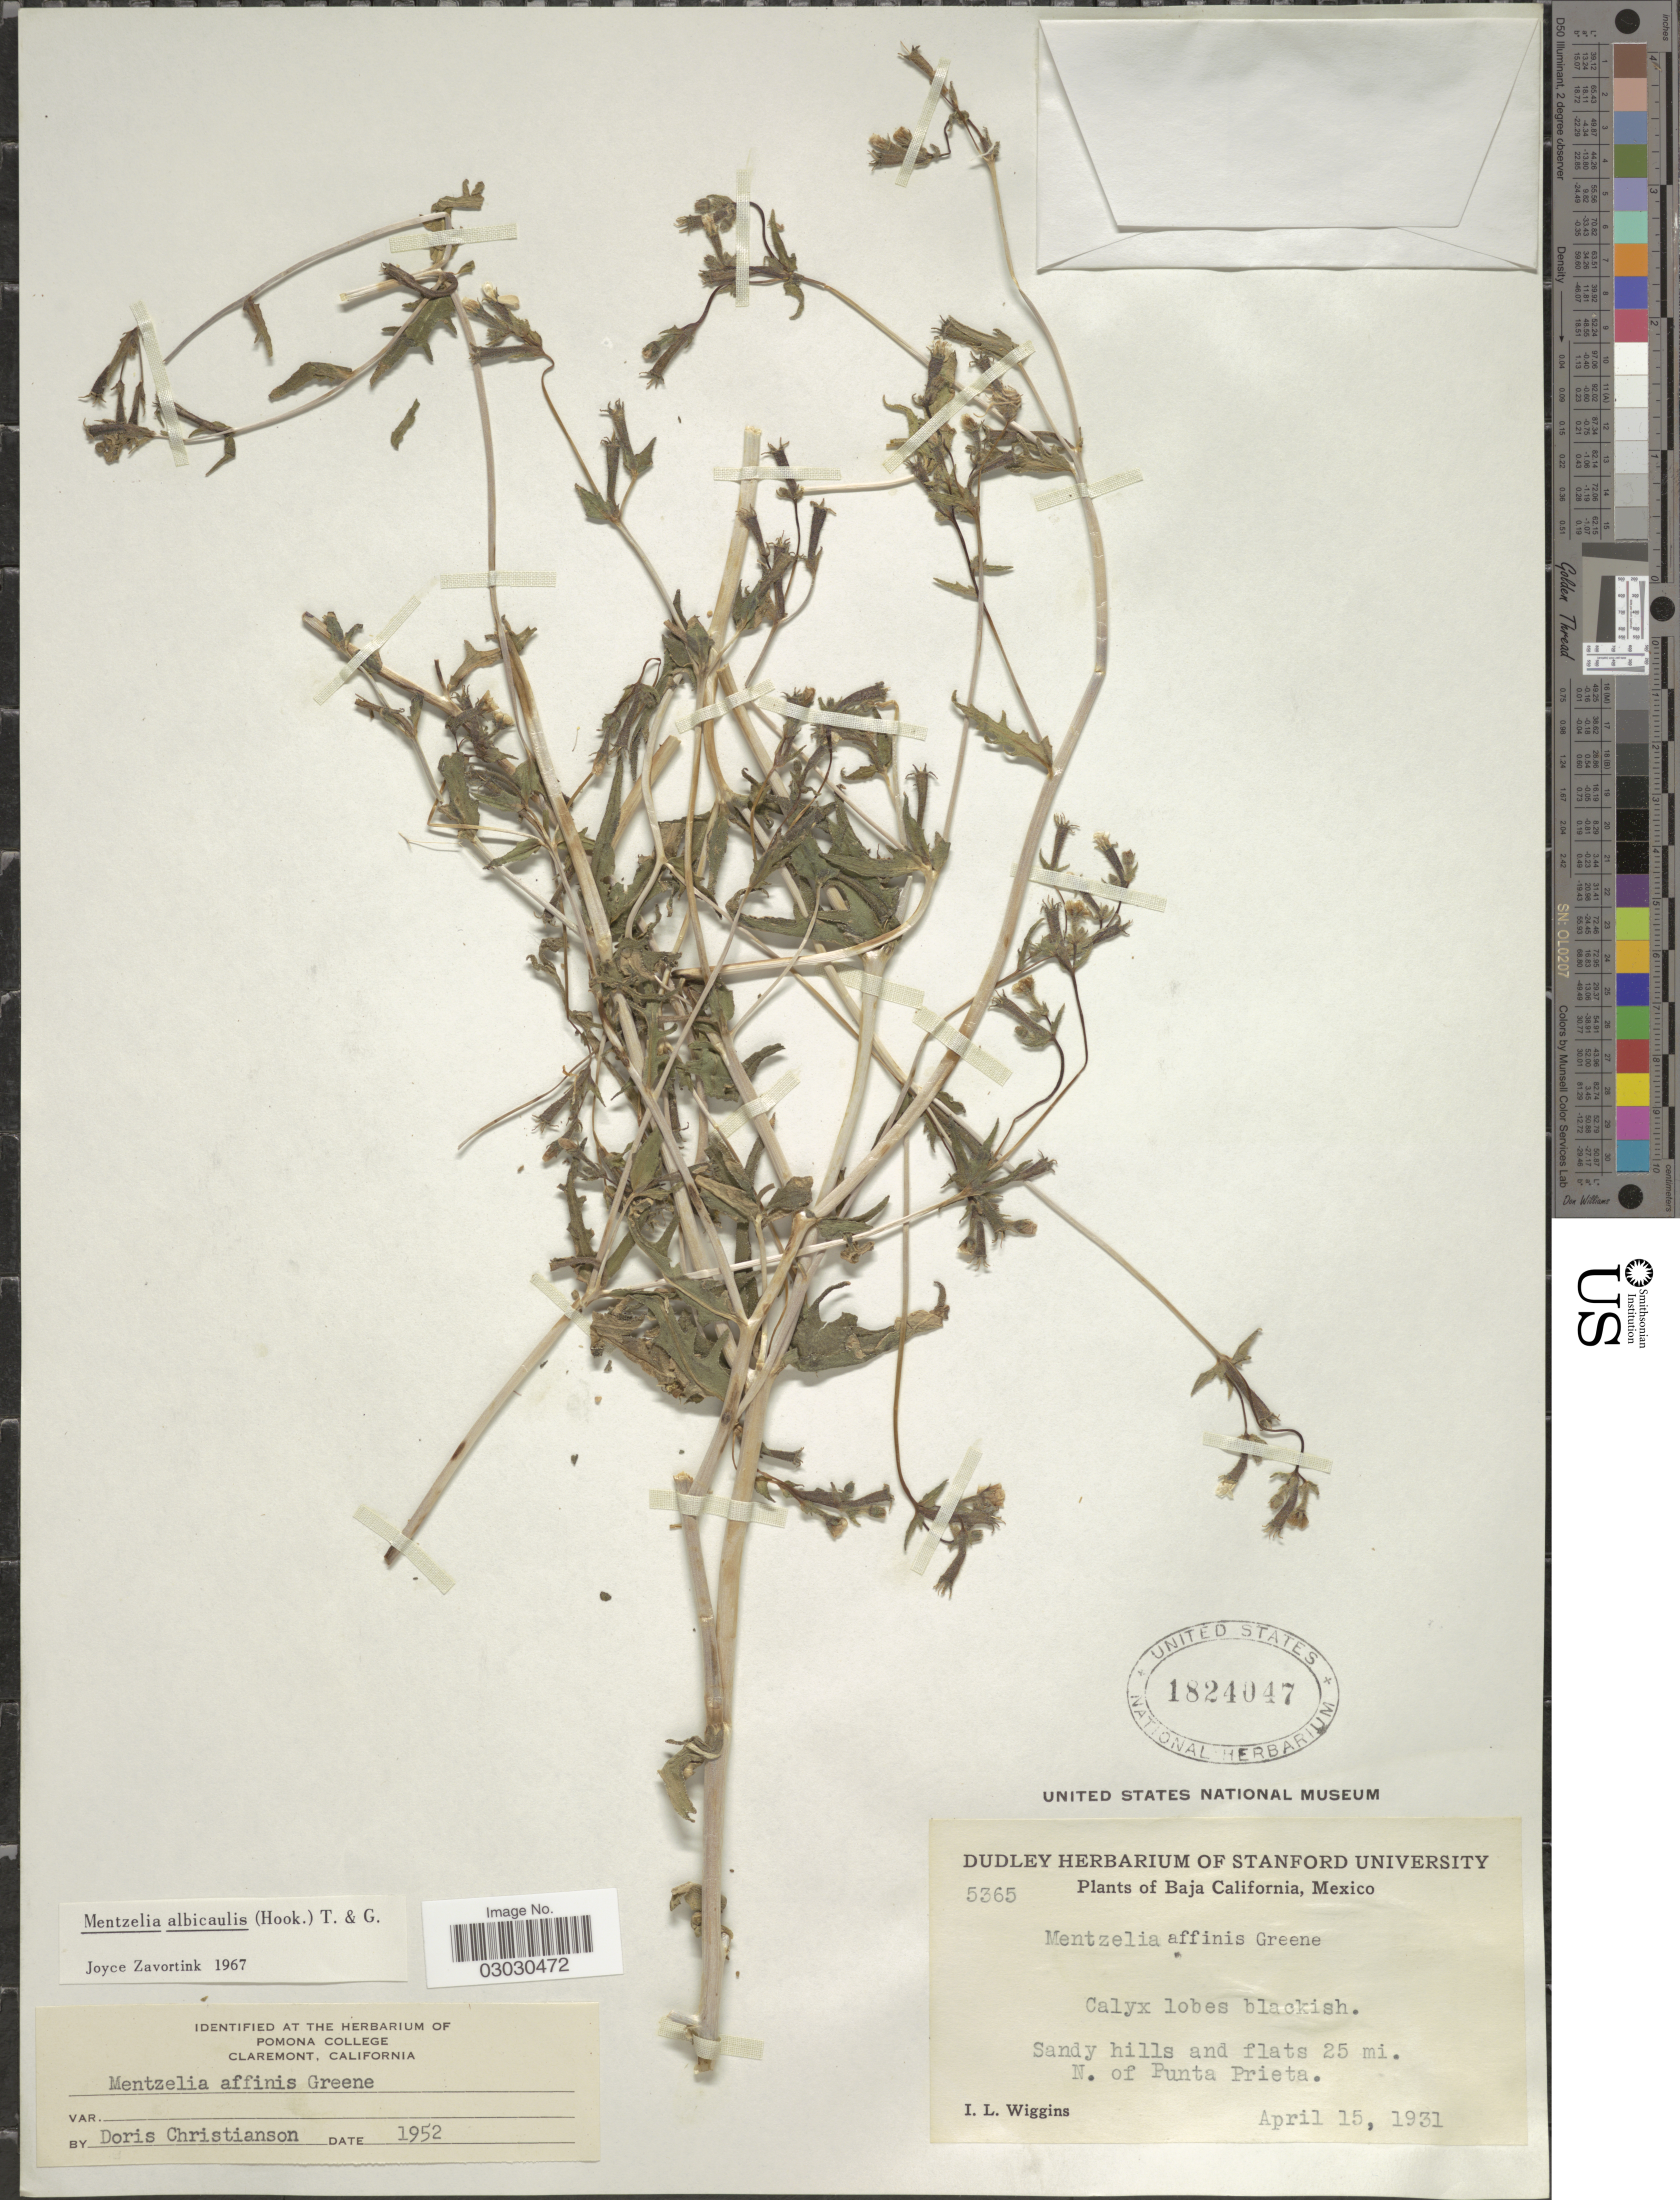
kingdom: Plantae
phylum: Tracheophyta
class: Magnoliopsida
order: Cornales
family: Loasaceae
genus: Mentzelia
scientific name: Mentzelia albicaulis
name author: (Douglas ex Hook.) Douglas ex Torr. & A. Gray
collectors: I. L. Wiggins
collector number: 5365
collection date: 1931-04-15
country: Mexico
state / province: Baja California Norte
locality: Sandy hills and flats 25 mi. N. of Punta Prieta.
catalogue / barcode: US 1824047